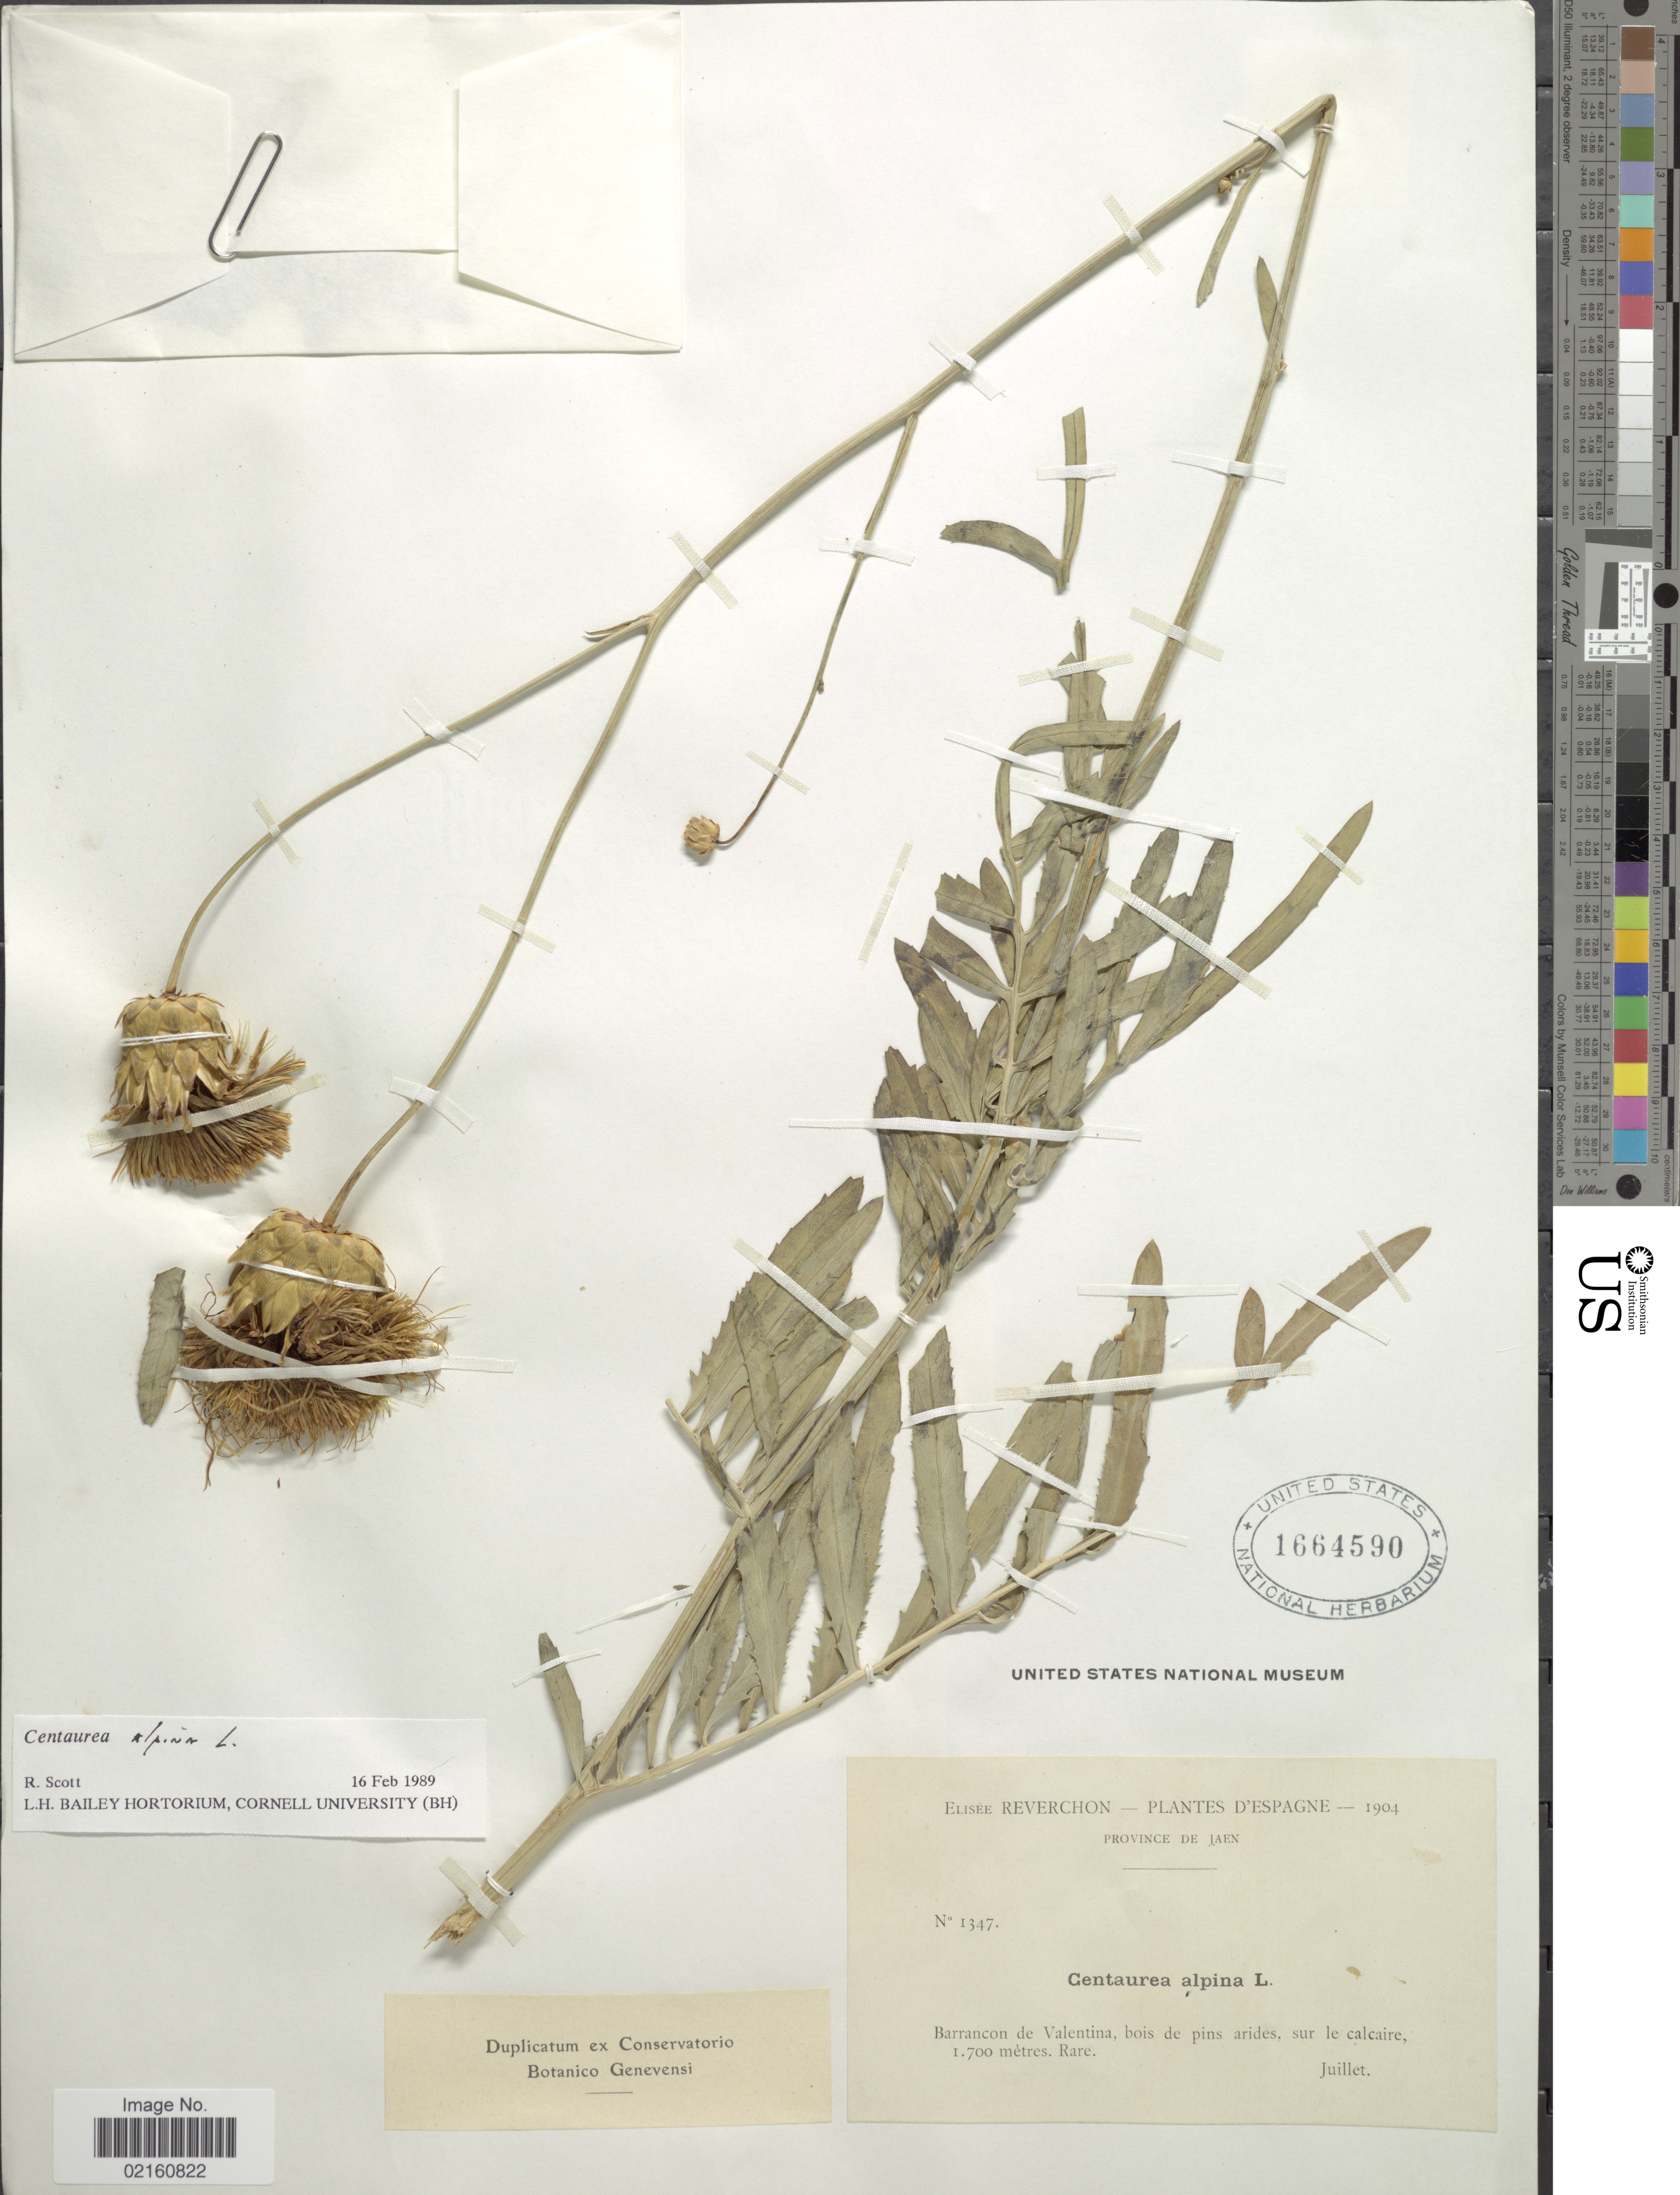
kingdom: Plantae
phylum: Tracheophyta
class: Magnoliopsida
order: Asterales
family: Asteraceae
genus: Rhaponticoides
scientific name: Rhaponticoides alpina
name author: (L.) M.V.Agab. & Greuter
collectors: E. Reverchon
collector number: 1347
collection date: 1904-07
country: Spain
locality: Province de Jaen, Barrancon de Valentina, bois de pins arides, sur le calcaire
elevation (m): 1700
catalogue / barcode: US 1664590